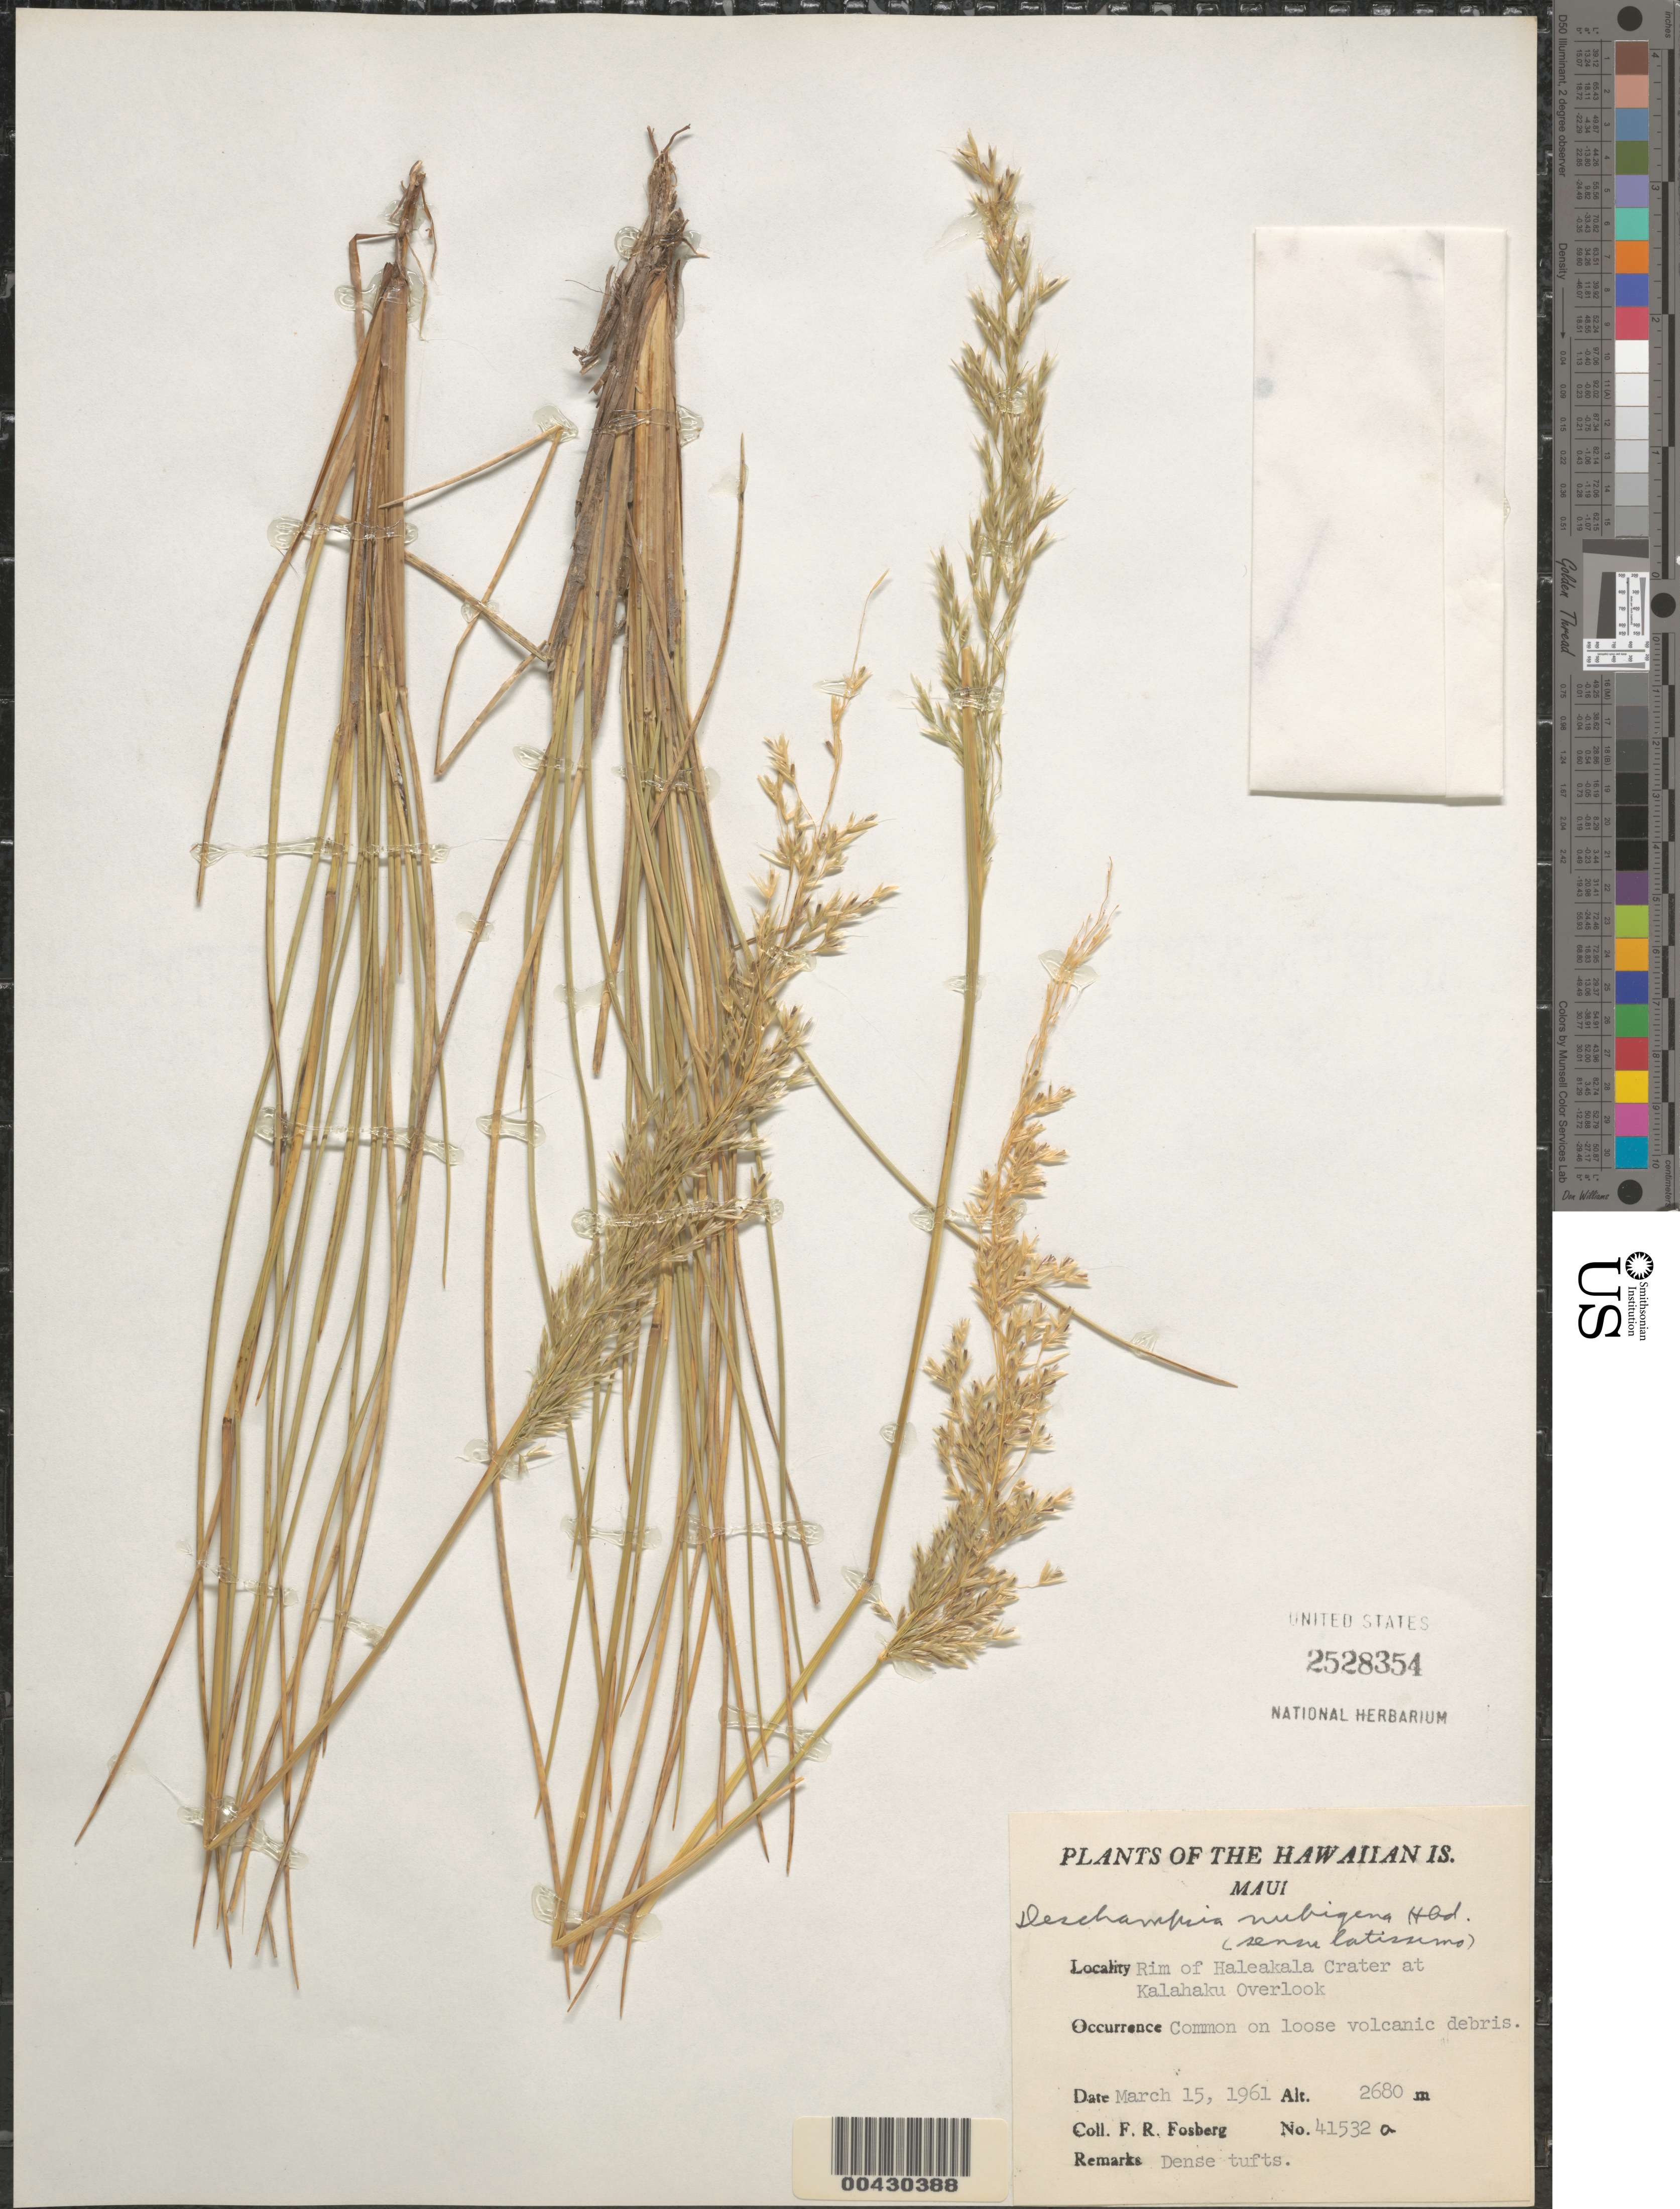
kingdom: Plantae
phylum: Tracheophyta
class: Liliopsida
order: Poales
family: Poaceae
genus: Deschampsia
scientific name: Deschampsia nubigena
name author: Hillebr.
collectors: F. R. Fosberg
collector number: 41532a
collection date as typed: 15 Mar 1961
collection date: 1961-03-15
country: United States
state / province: Hawaii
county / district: Maui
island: Maui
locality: Rim of Haleakala Crater at Kalahaku Overlook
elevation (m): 2680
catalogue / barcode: US 2528354